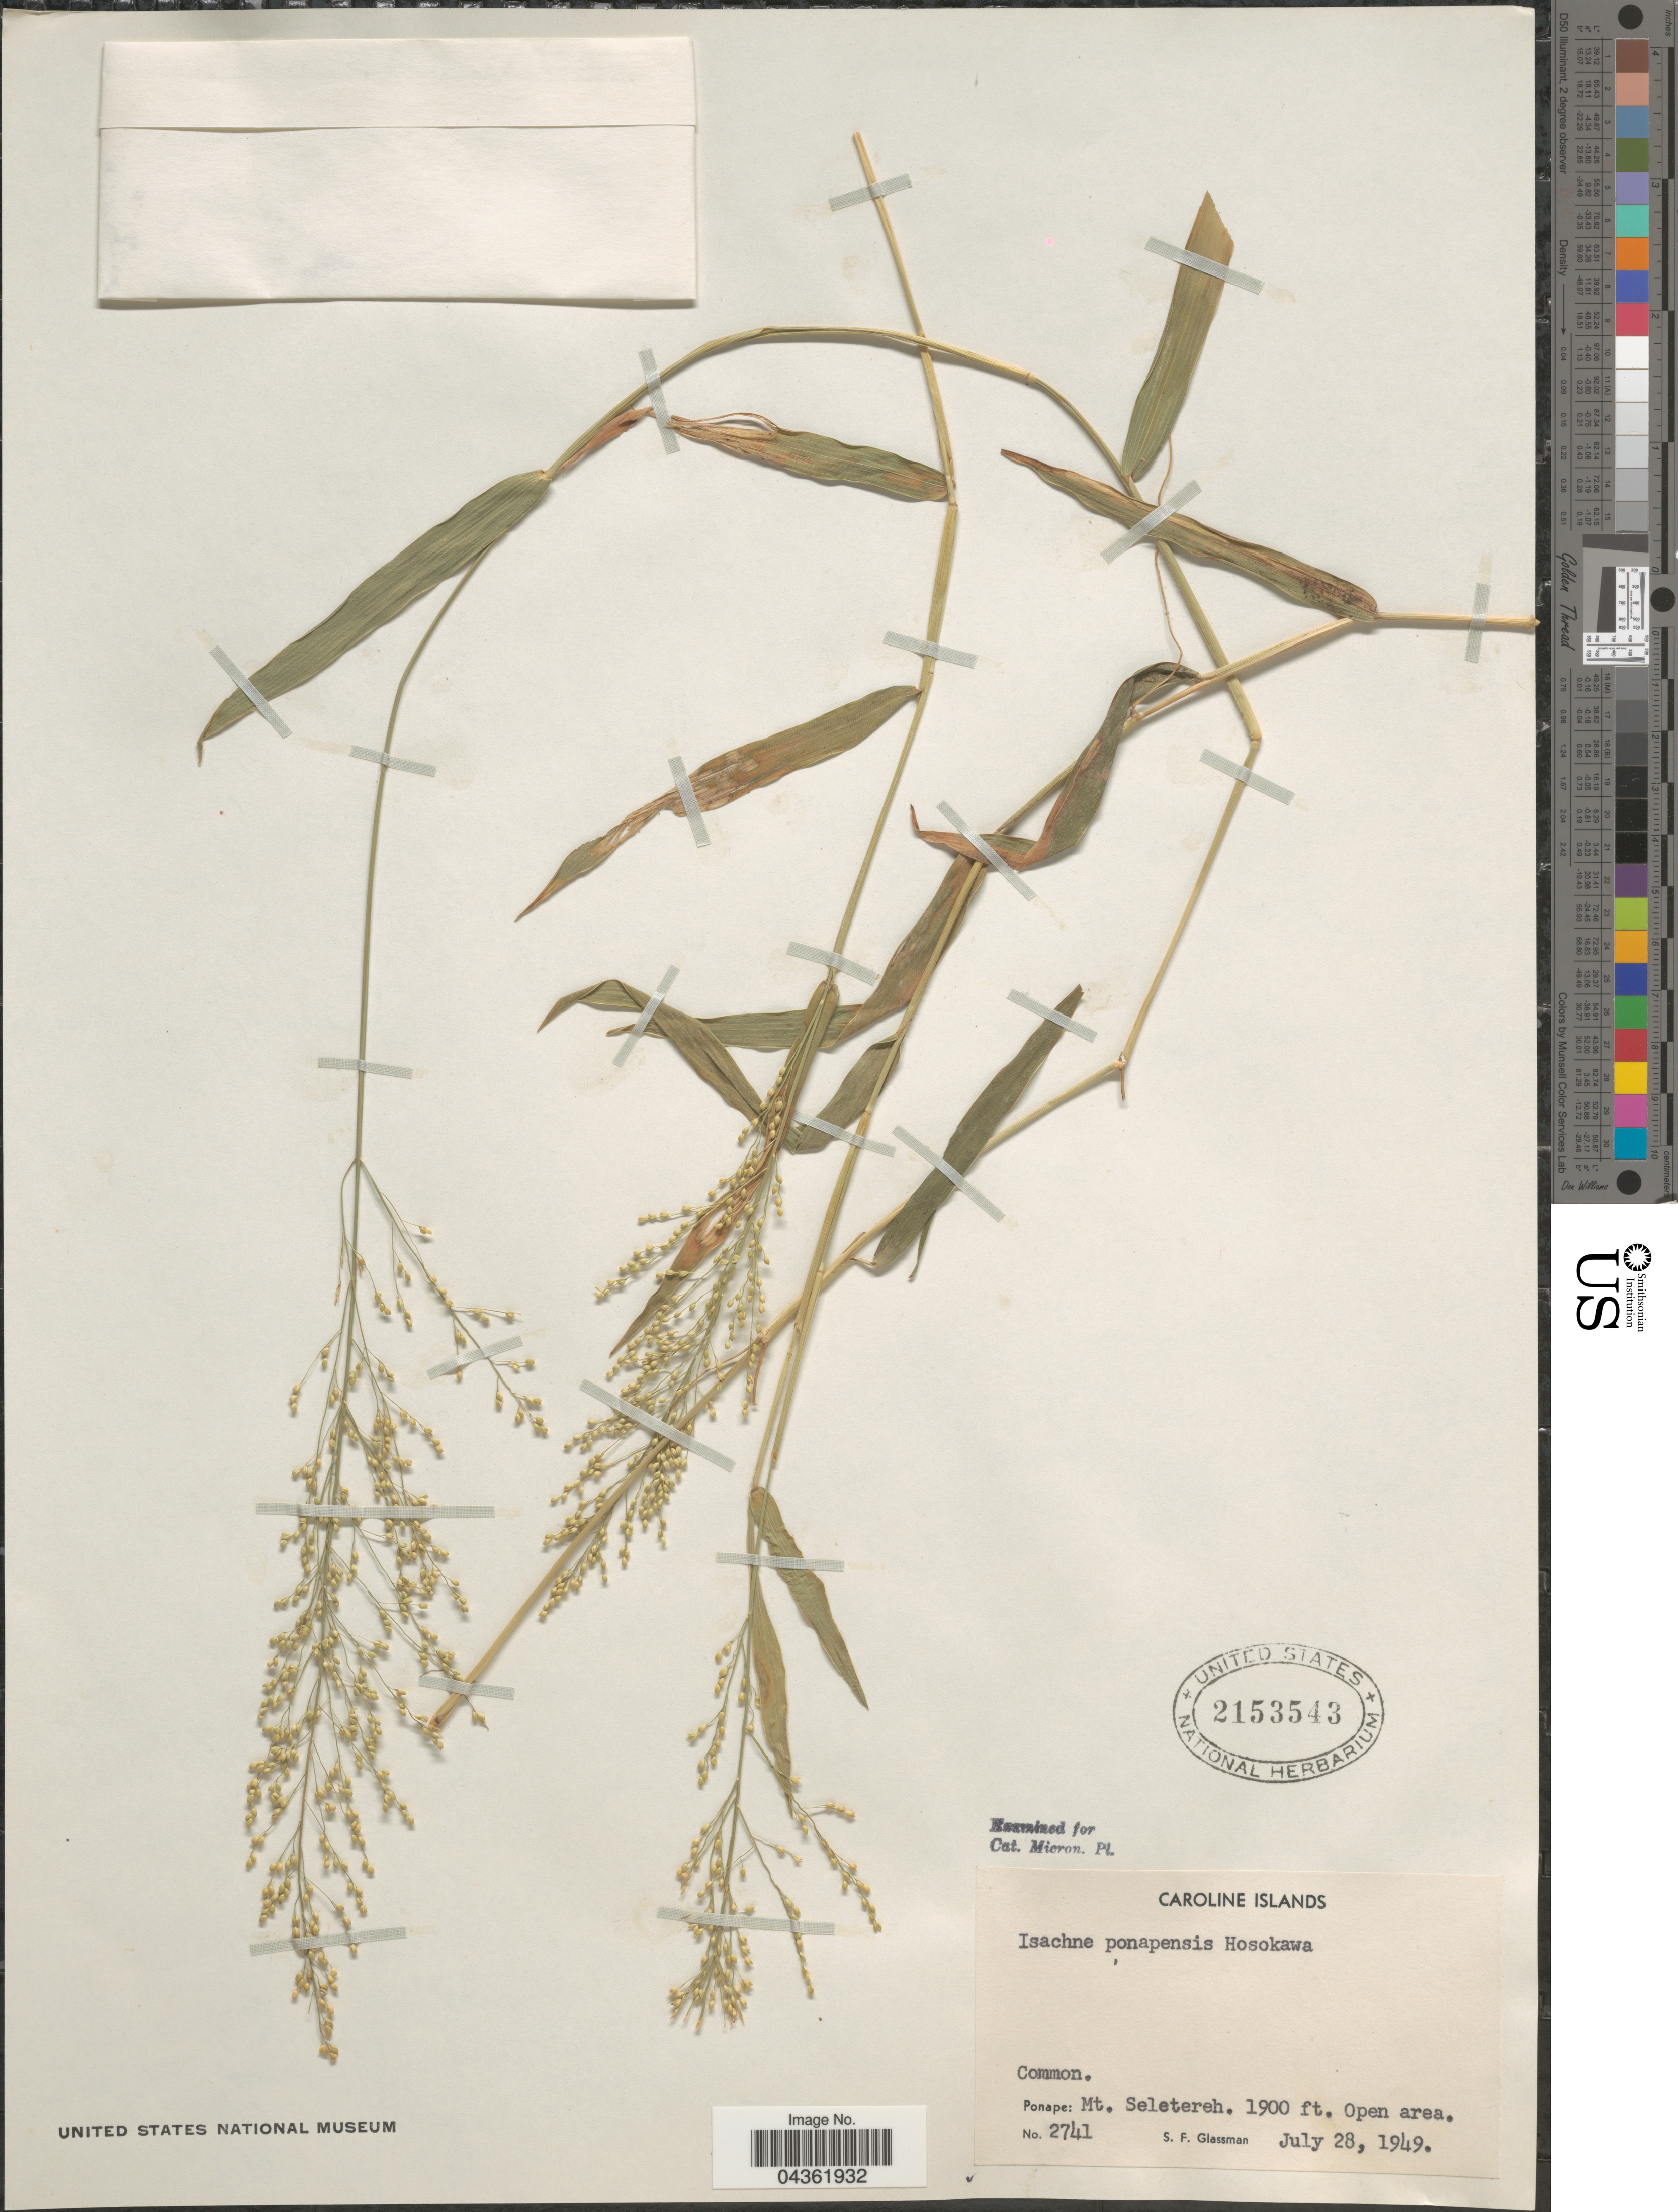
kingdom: Plantae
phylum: Tracheophyta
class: Liliopsida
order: Poales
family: Poaceae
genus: Isachne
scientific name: Isachne globosa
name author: (Thunb.) Kuntze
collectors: S. F. Glassman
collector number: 2741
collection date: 1949-07-28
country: Micronesia, Federated States of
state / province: Pohnpei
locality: Caroline Islands. Ponape: Mt. Seletereh. Open area.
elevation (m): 579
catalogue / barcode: US 2153543